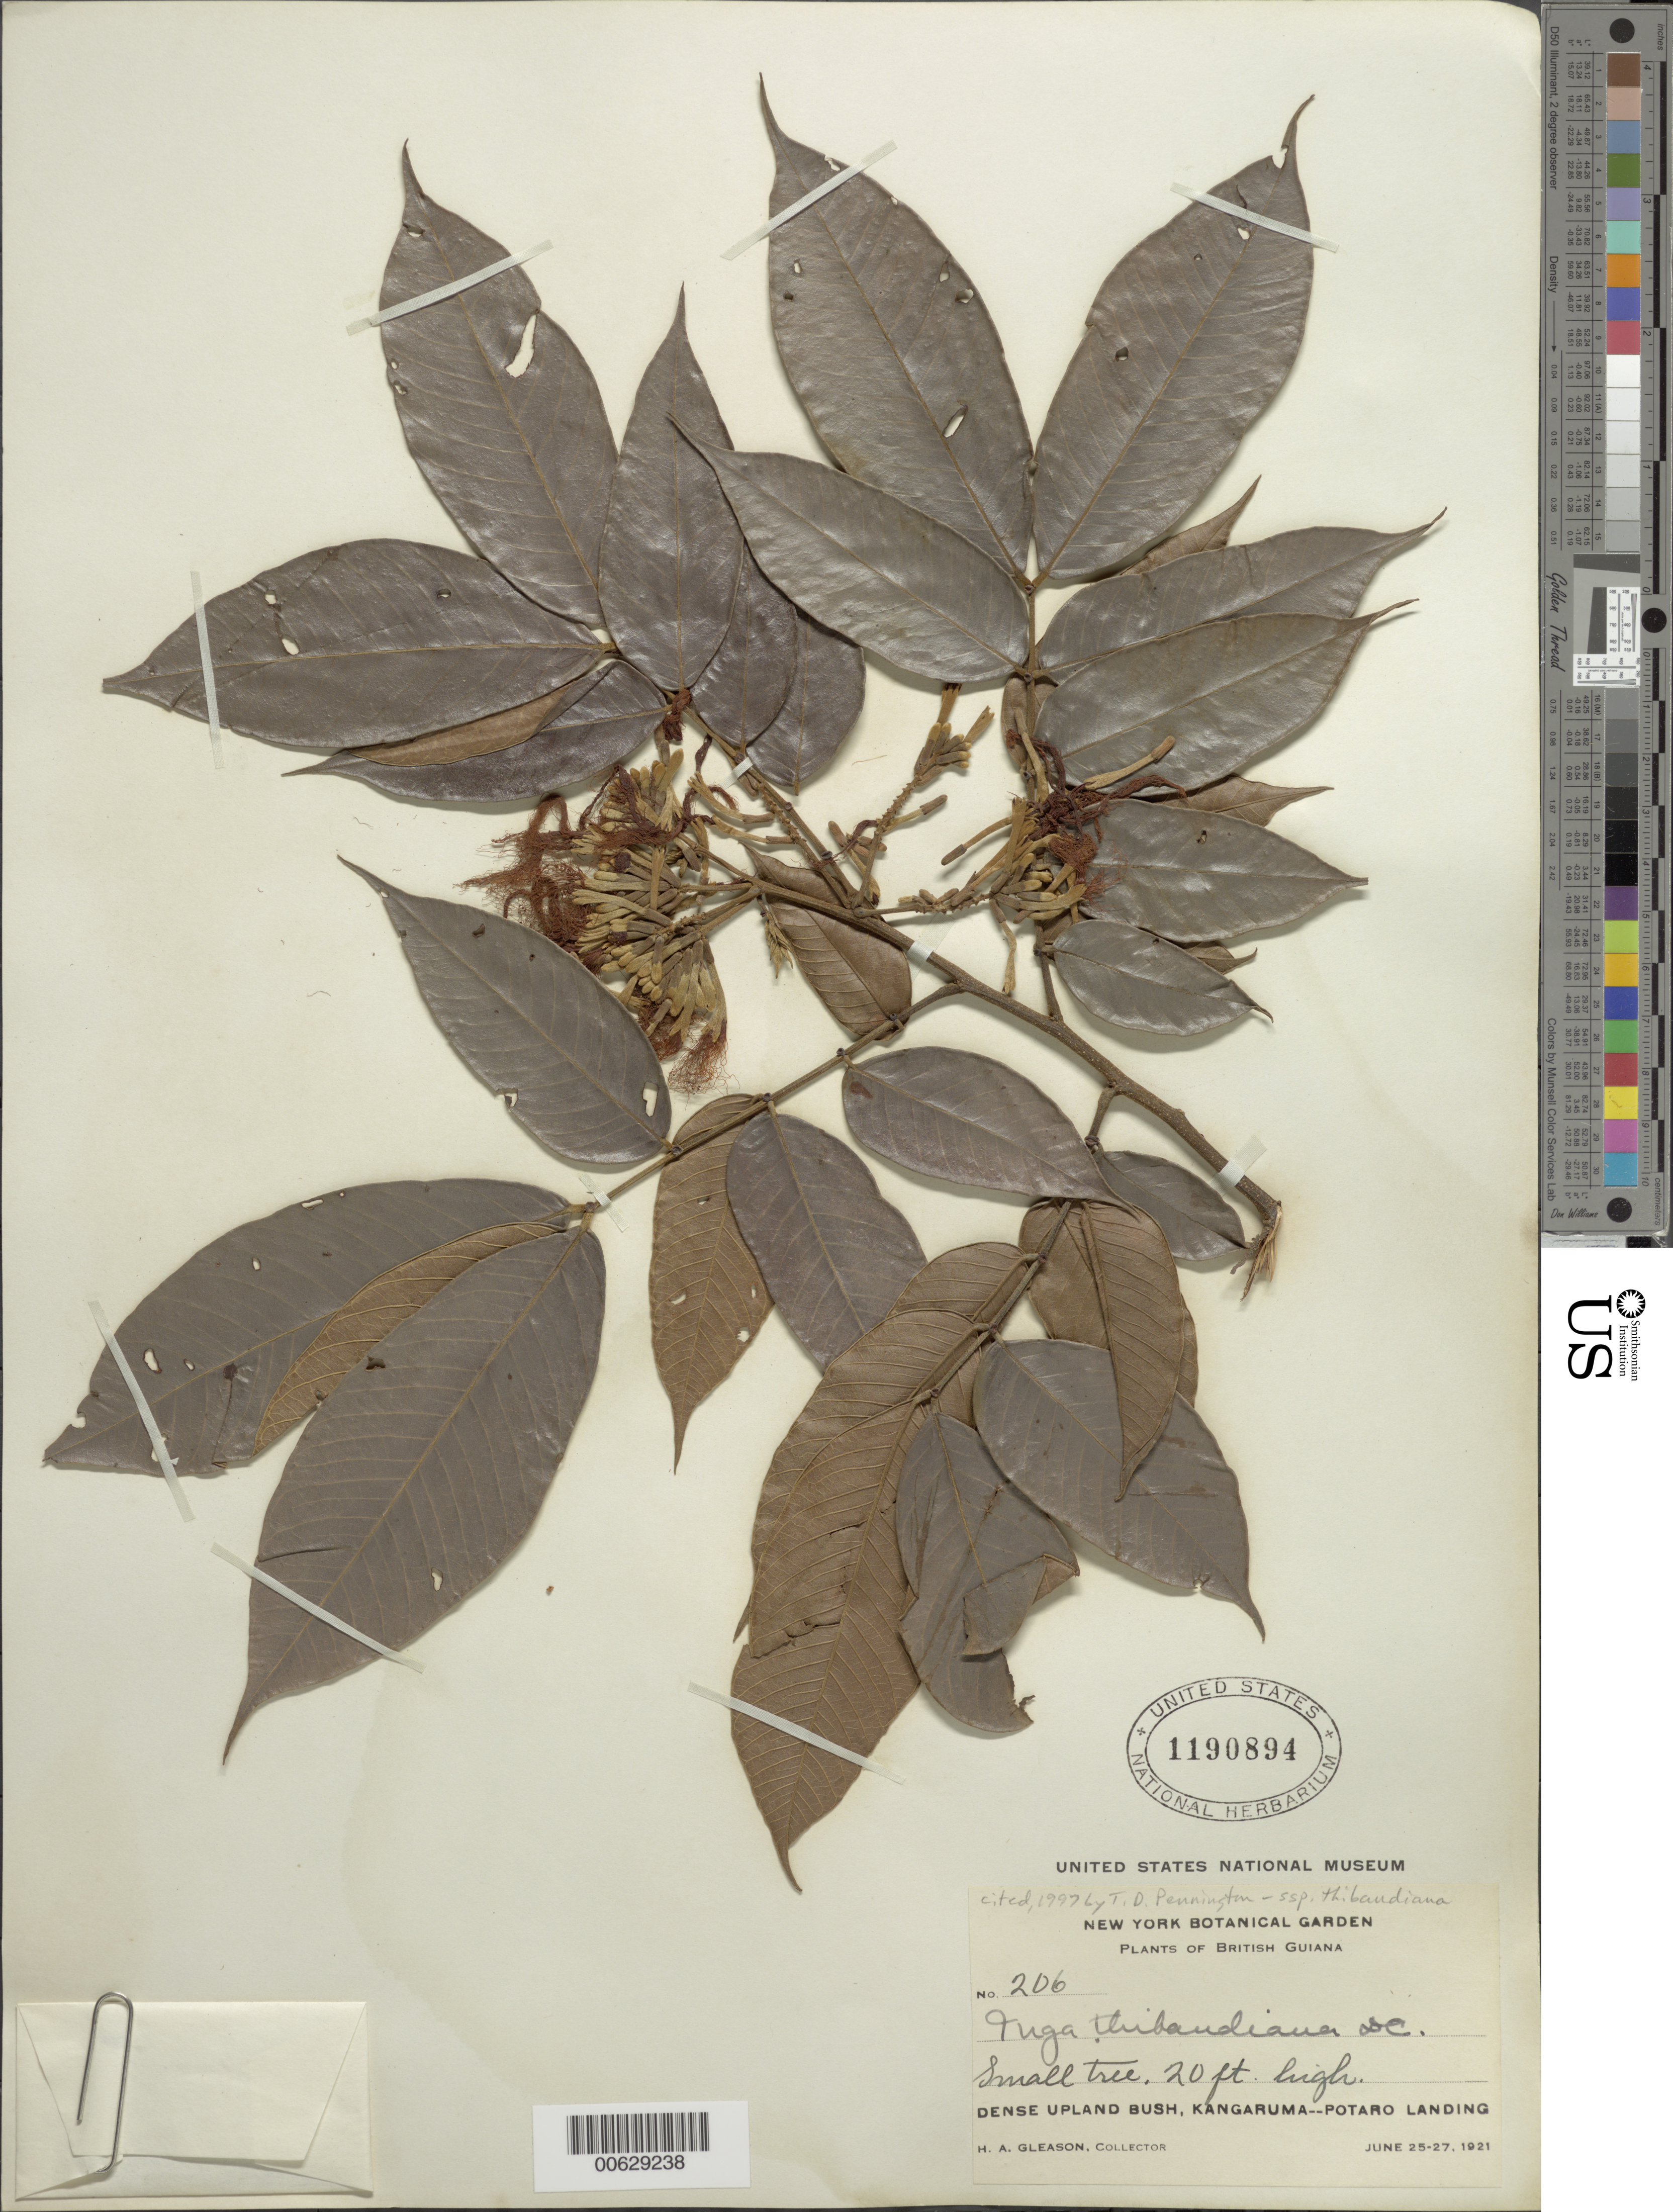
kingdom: Plantae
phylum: Tracheophyta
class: Magnoliopsida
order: Fabales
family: Fabaceae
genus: Inga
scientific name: Inga thibaudiana subsp. thibaudiana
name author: DC.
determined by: Pennington, T. D., (K)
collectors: H. A. Gleason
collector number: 206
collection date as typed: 25-Jun-21 to 27-Jun-21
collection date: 1921-06-25/1921-06-27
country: Guyana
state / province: Potaro-Siparuni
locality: Kangaruma, Potaro Landing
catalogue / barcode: US 1190894